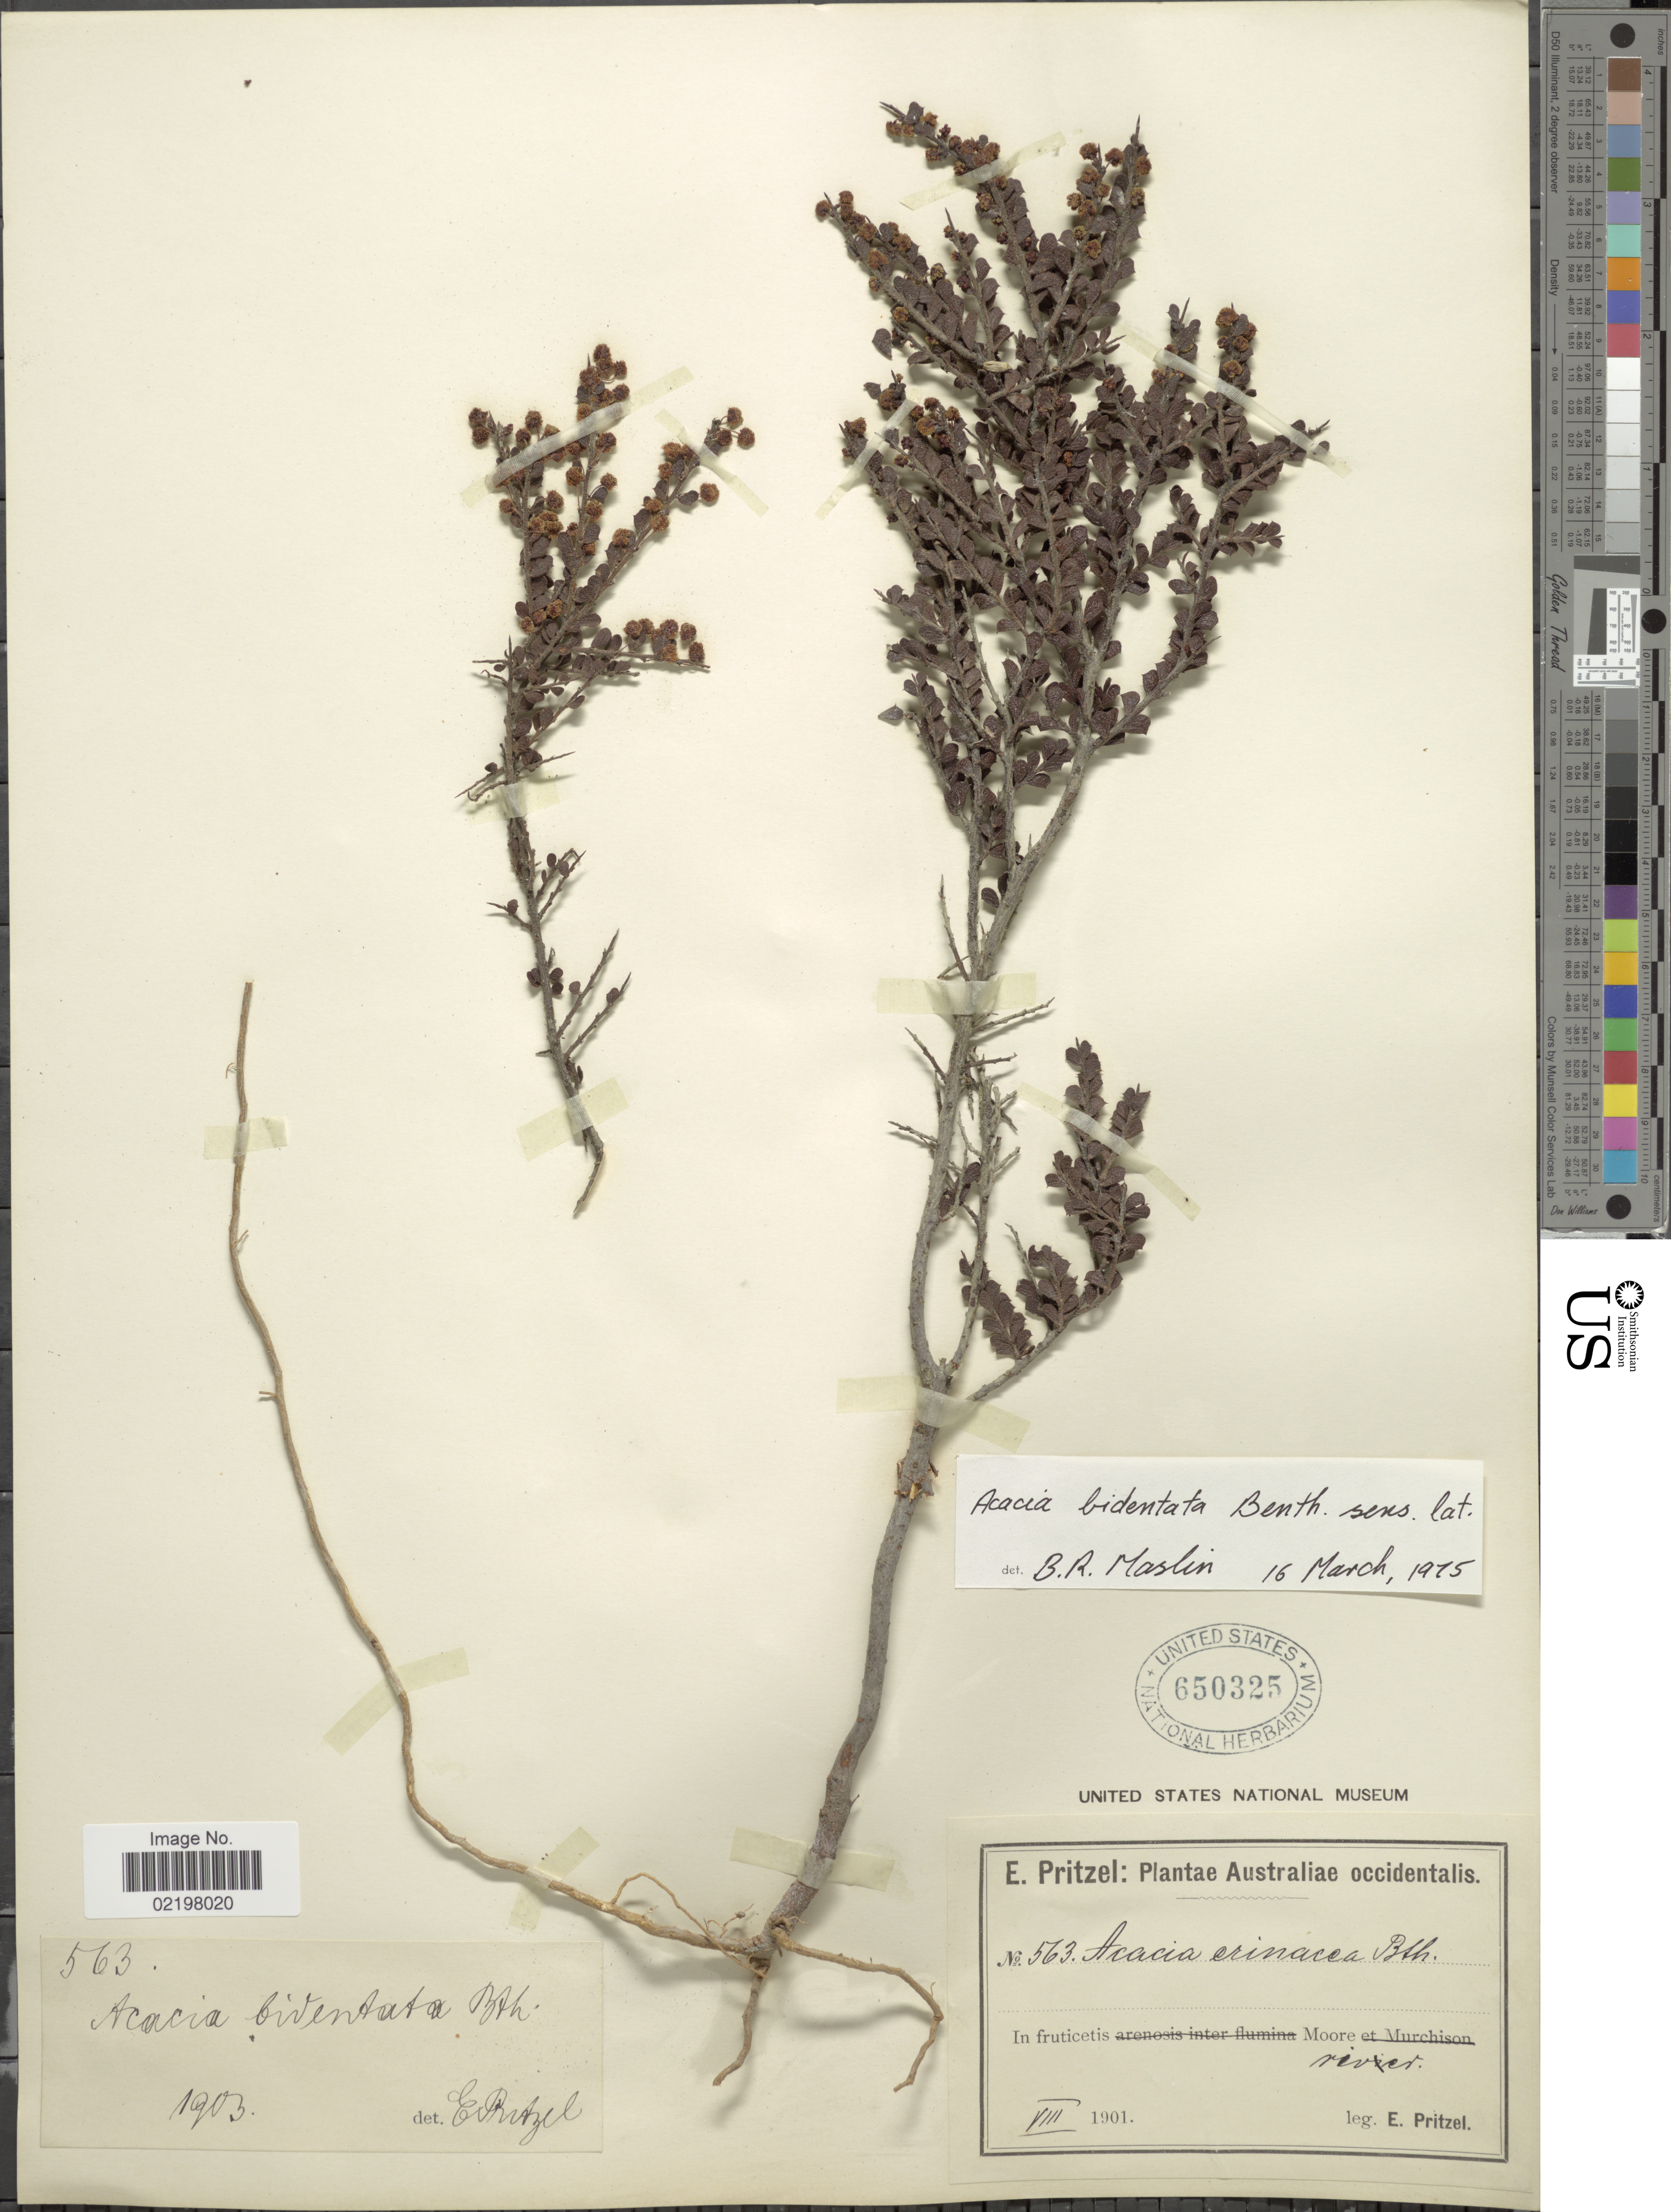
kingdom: Plantae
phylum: Tracheophyta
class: Magnoliopsida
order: Fabales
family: Fabaceae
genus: Acacia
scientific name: Acacia bidentata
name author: Benth.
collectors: E. G. Pritzel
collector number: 563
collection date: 1901-08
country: Australia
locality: Australiae occidentalis, In fruticetis Moore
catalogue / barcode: US 650325